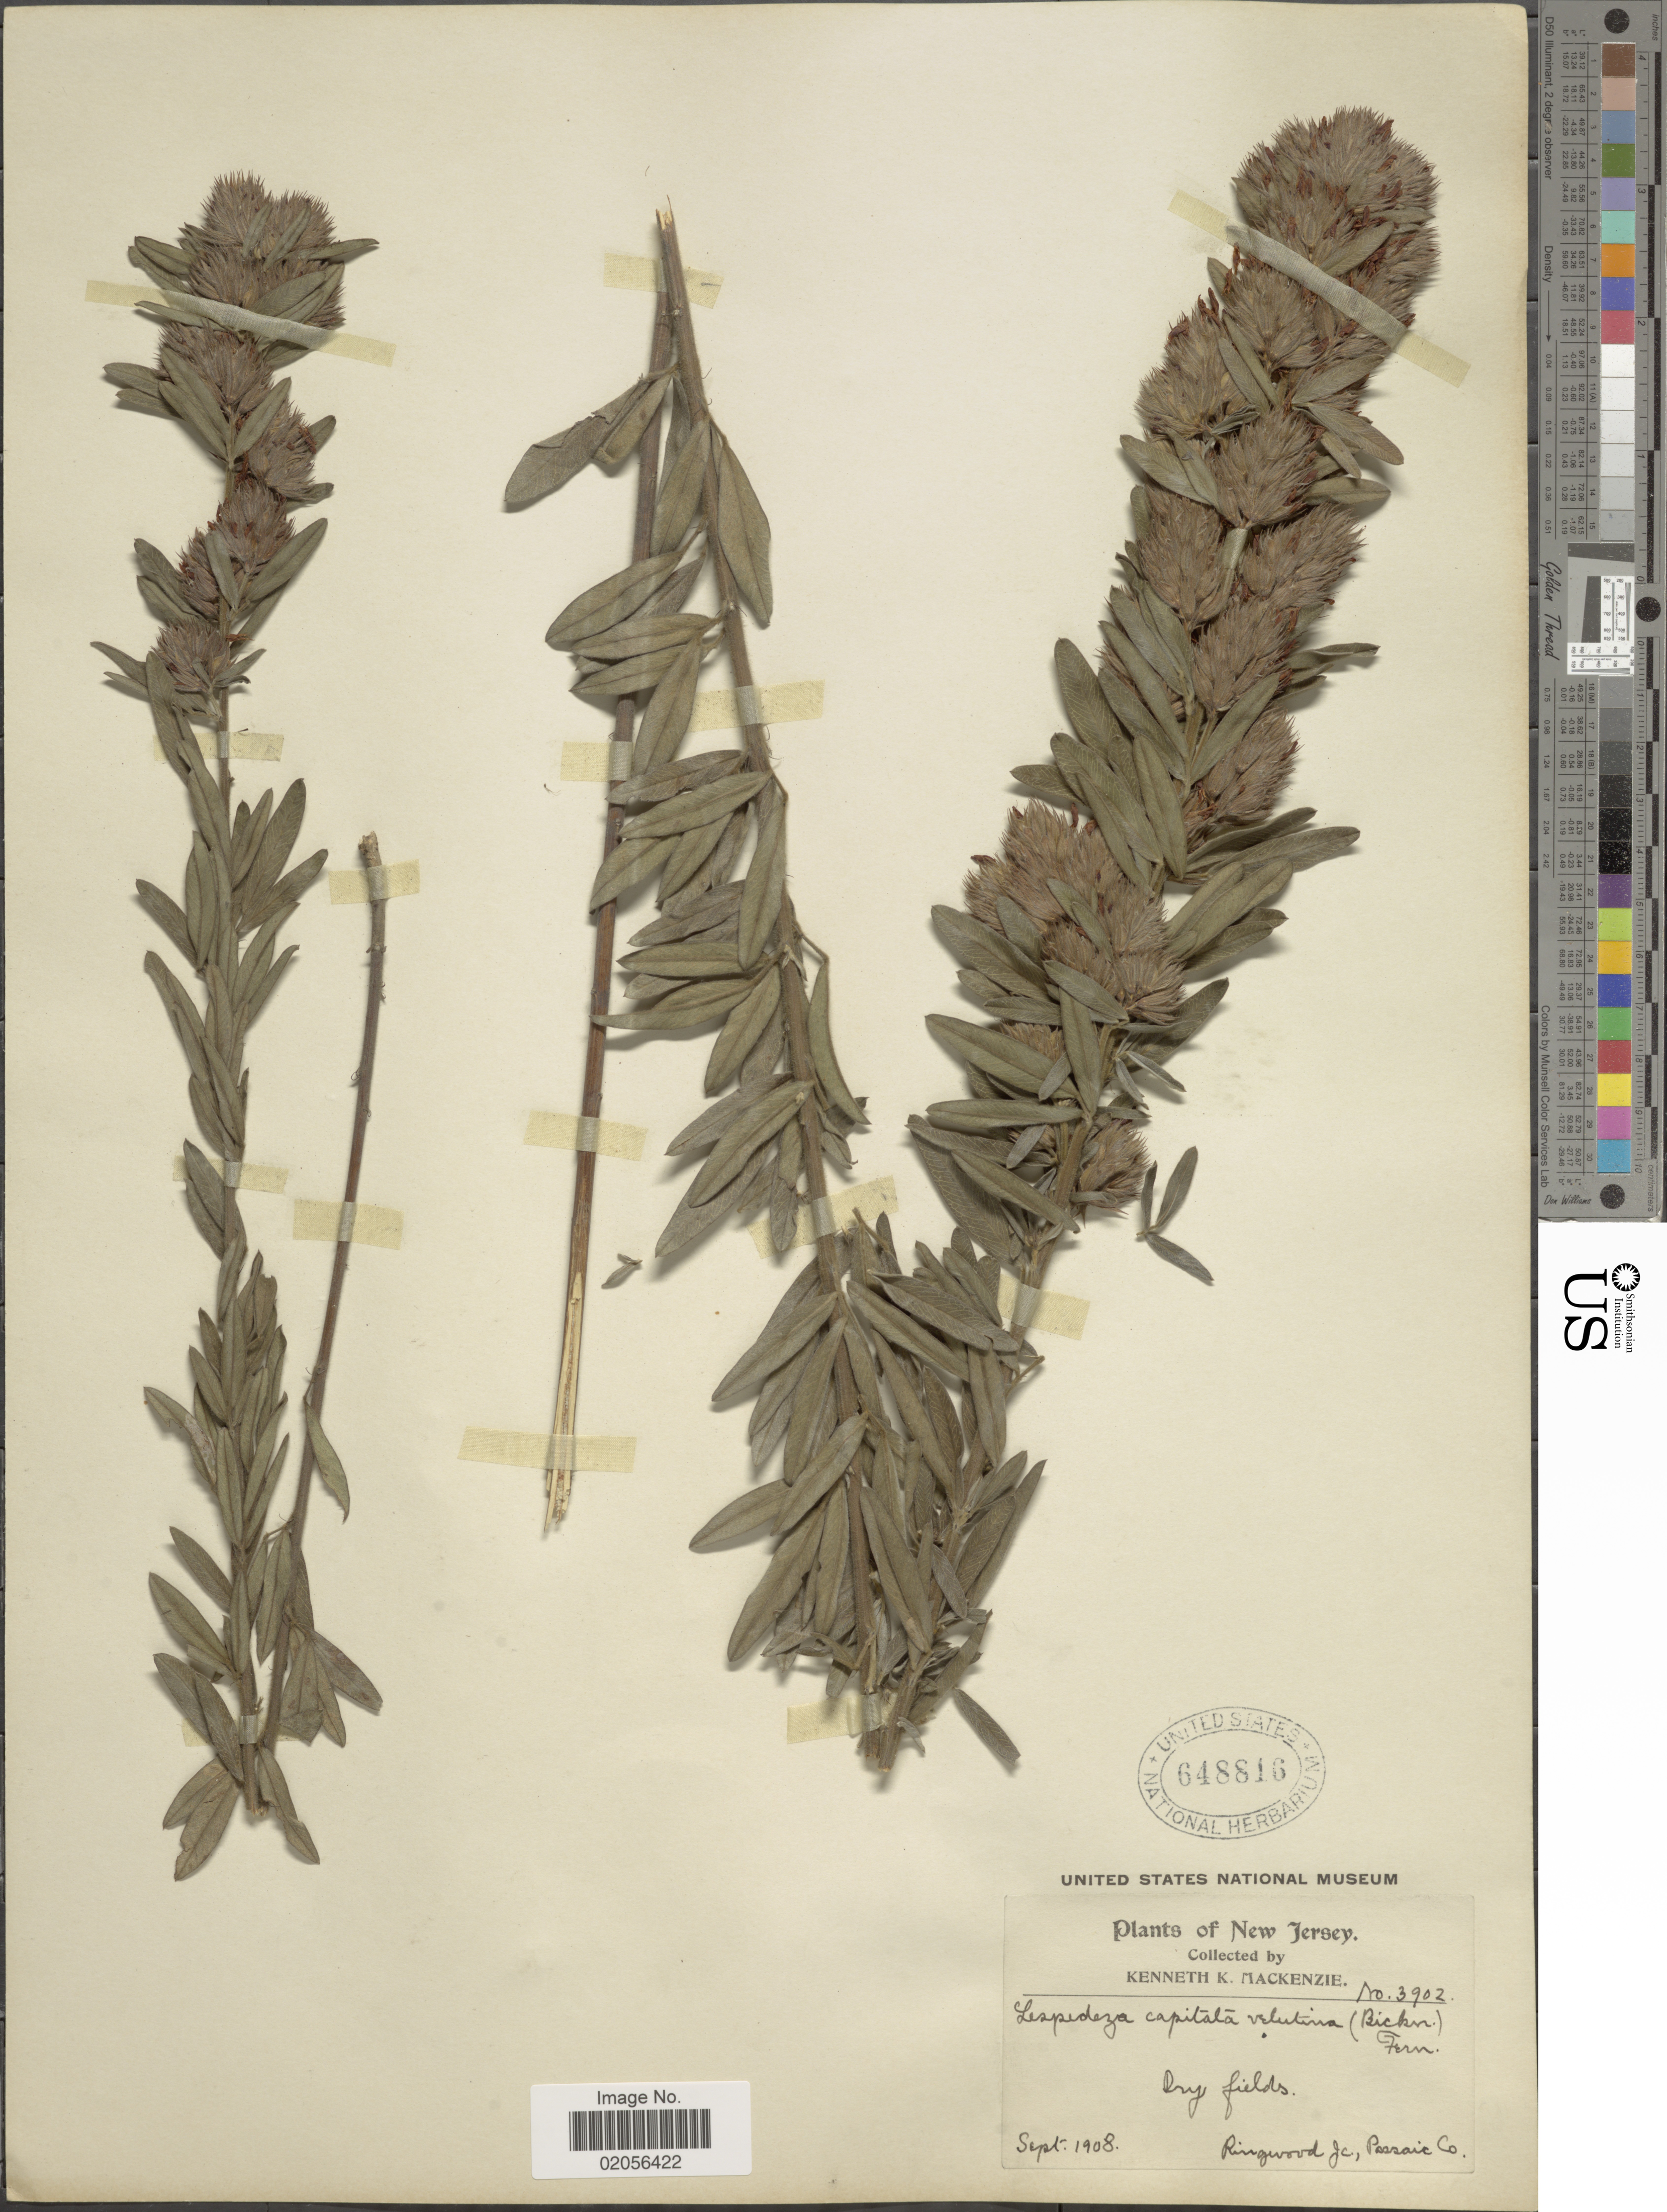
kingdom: Plantae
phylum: Tracheophyta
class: Magnoliopsida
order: Fabales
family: Fabaceae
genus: Lespedeza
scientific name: Lespedeza capitata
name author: Michx.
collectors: K. K. Mackenzie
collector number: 3902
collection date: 1908-09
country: United States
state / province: New Jersey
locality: Dry fields, Ringwood Jc., Passaic Co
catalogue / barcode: US 648816